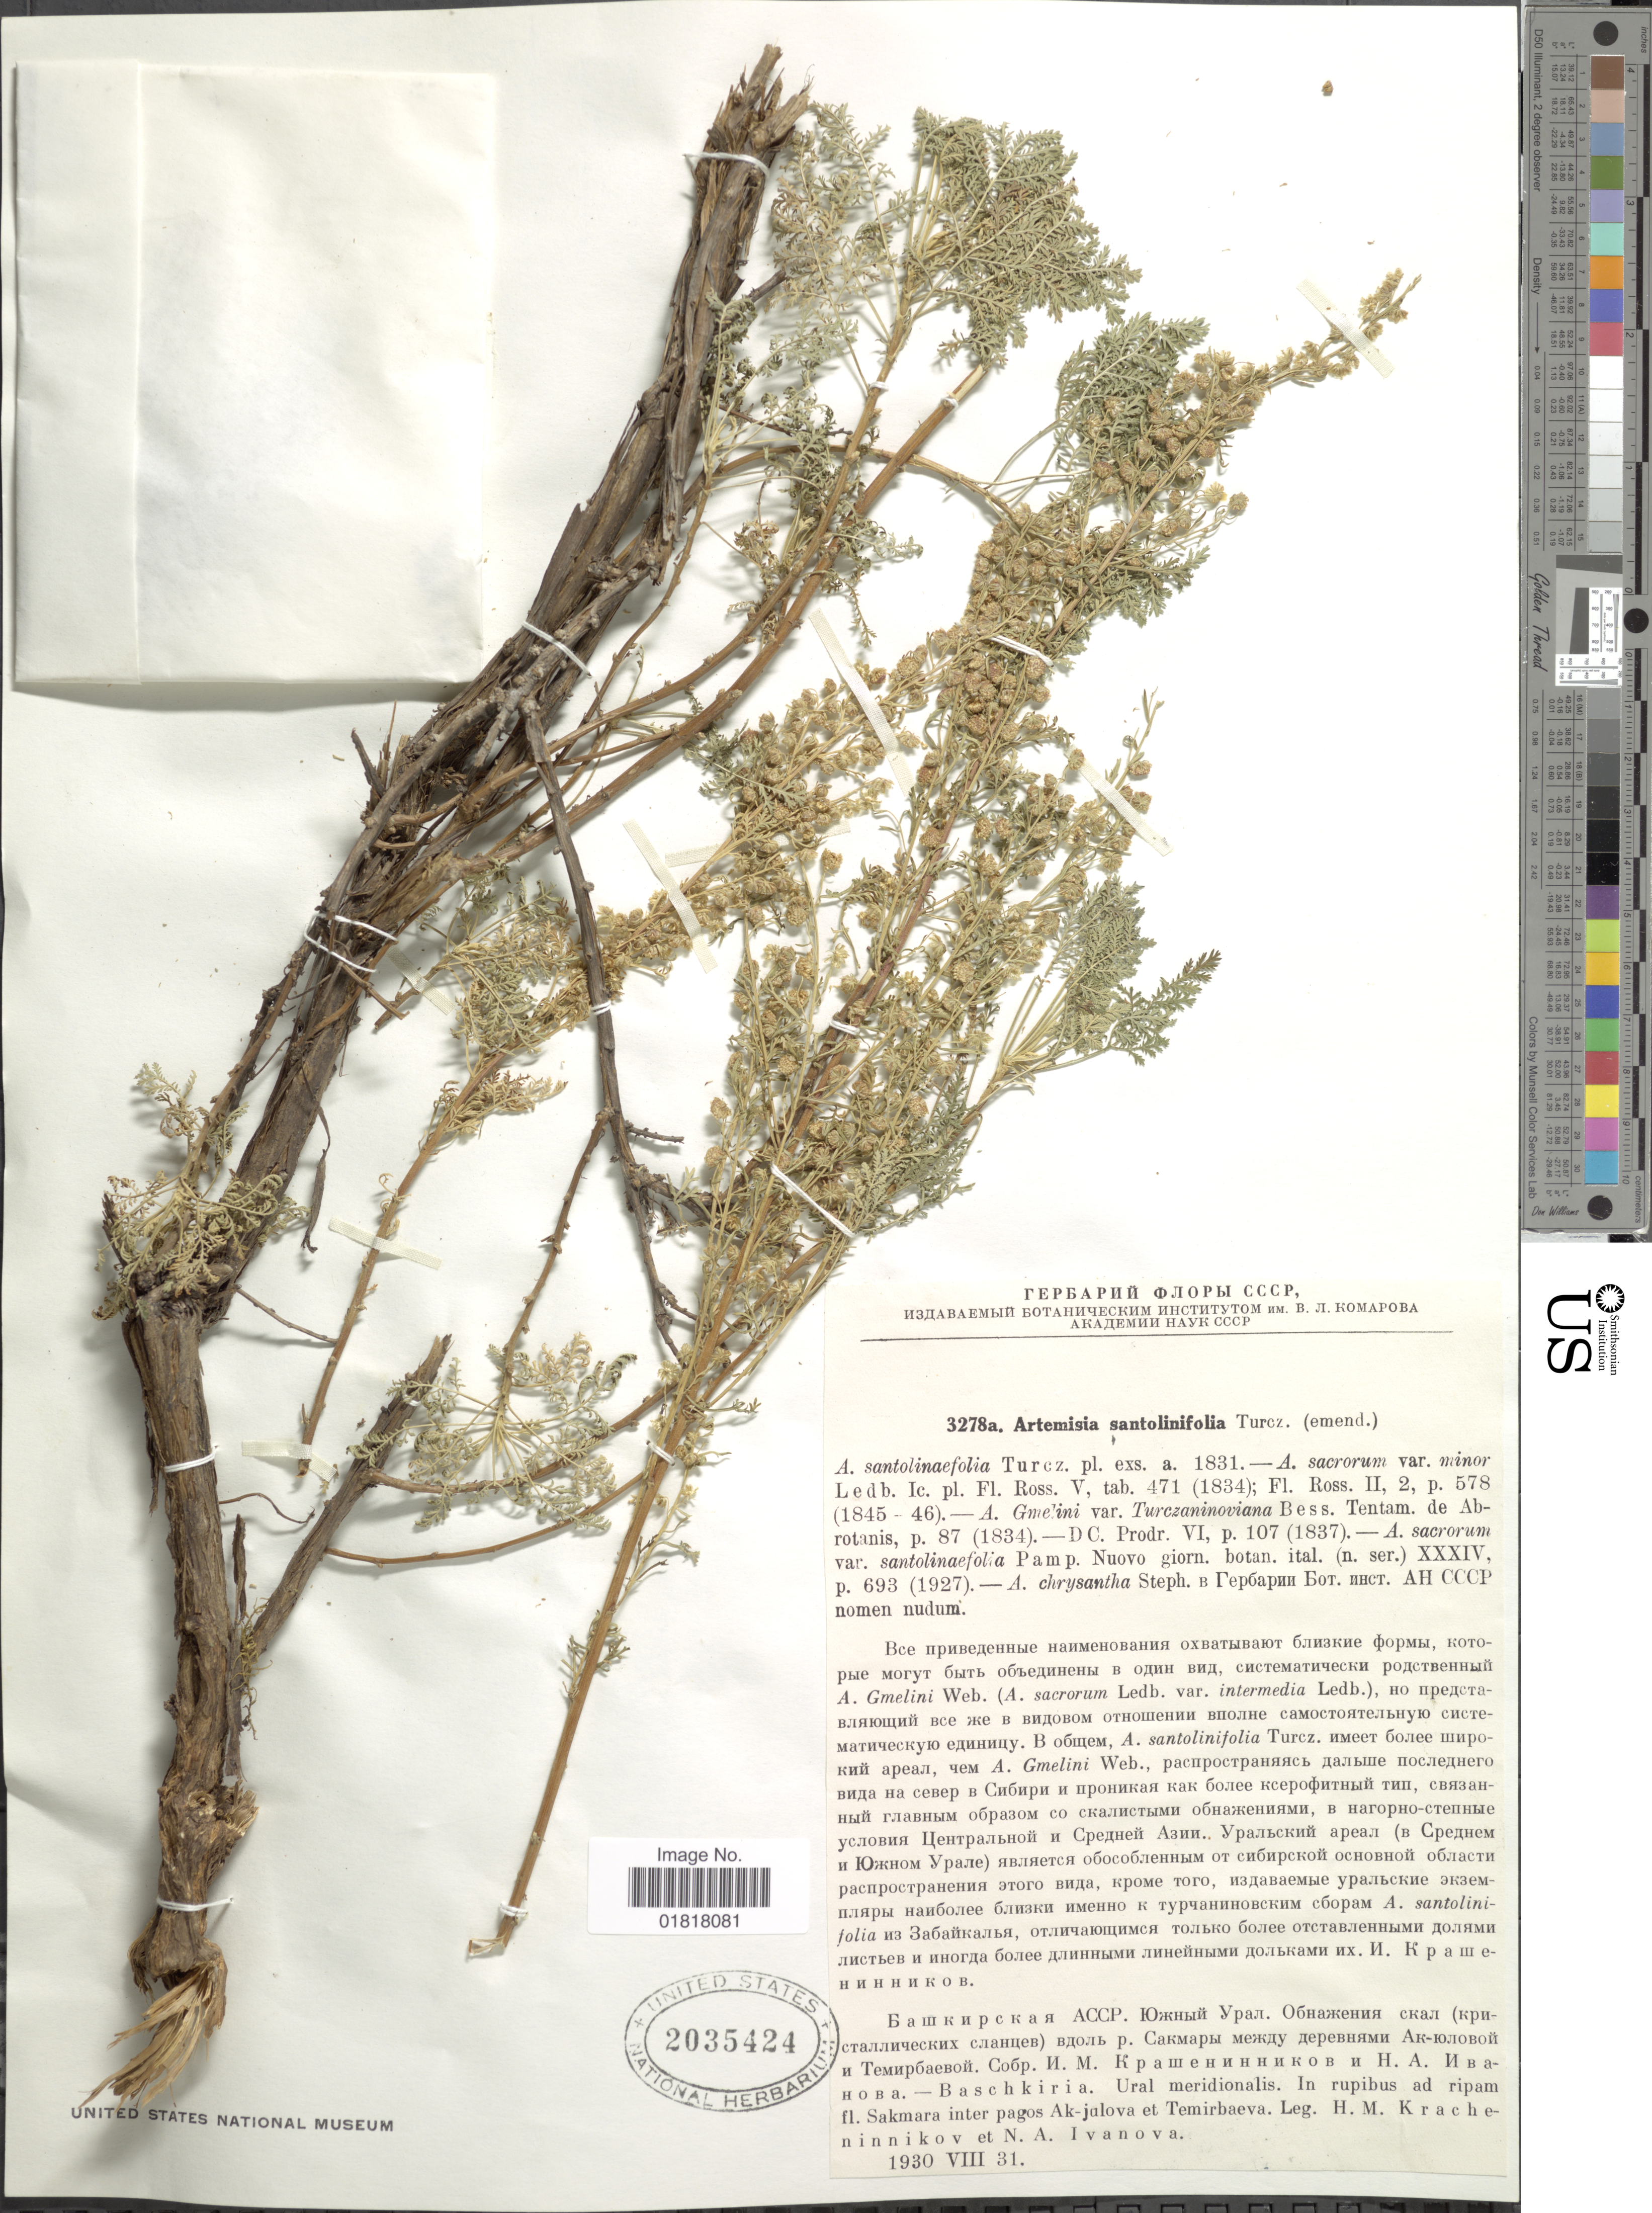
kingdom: Plantae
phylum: Tracheophyta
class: Magnoliopsida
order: Asterales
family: Asteraceae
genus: Artemisia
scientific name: Artemisia santolinifolia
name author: Turcz. ex Besser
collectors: H. Krascheninnikov & N. Ivanova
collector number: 3278a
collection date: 1930-08-31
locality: Baschkira, Ural meridionalis, in rupibus ad ripam fl. Sakmara inter pagos Ak-julova et Temirbaeva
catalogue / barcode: US 2035424